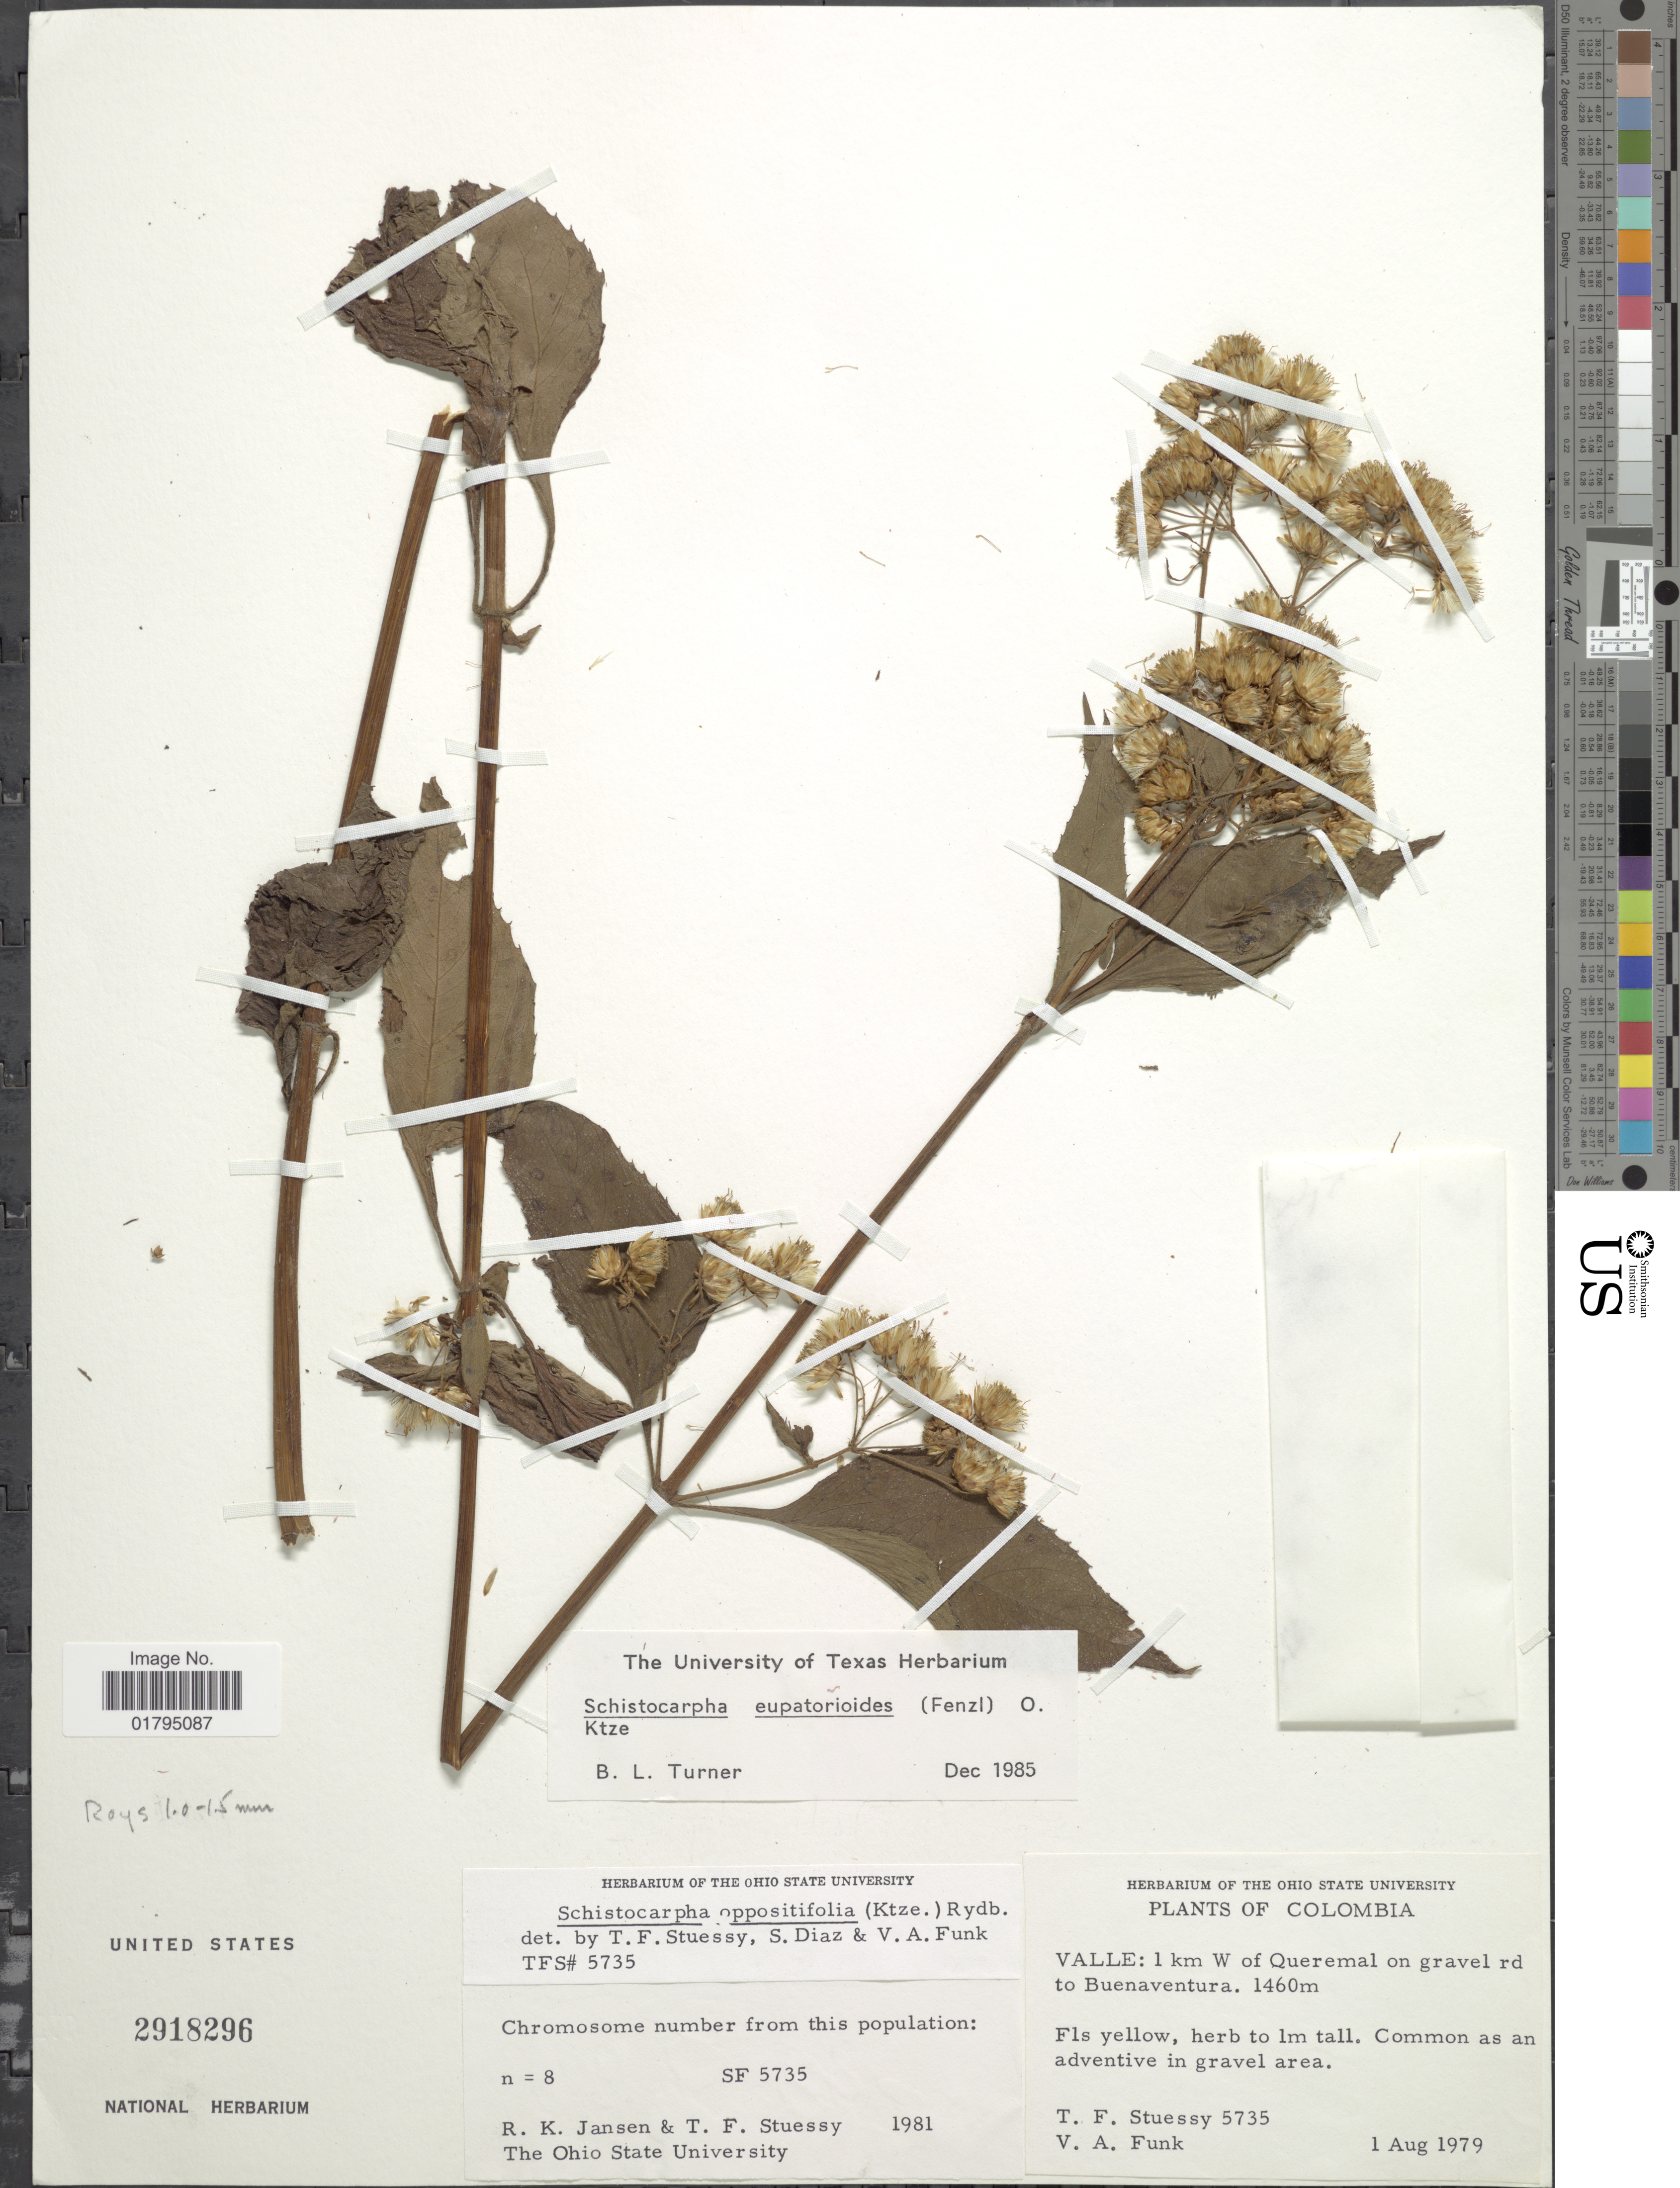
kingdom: Plantae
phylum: Tracheophyta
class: Magnoliopsida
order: Asterales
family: Asteraceae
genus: Schistocarpha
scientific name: Schistocarpha eupatorioides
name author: (Fenzl) Kuntze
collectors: T. Stuessy & V. Funk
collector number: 5735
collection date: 1979-08-01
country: Colombia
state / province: Valle del Cauca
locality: Valle: 1 km W of Queremal on gravel rd to Buenaventura.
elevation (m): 1460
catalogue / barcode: US 2918296